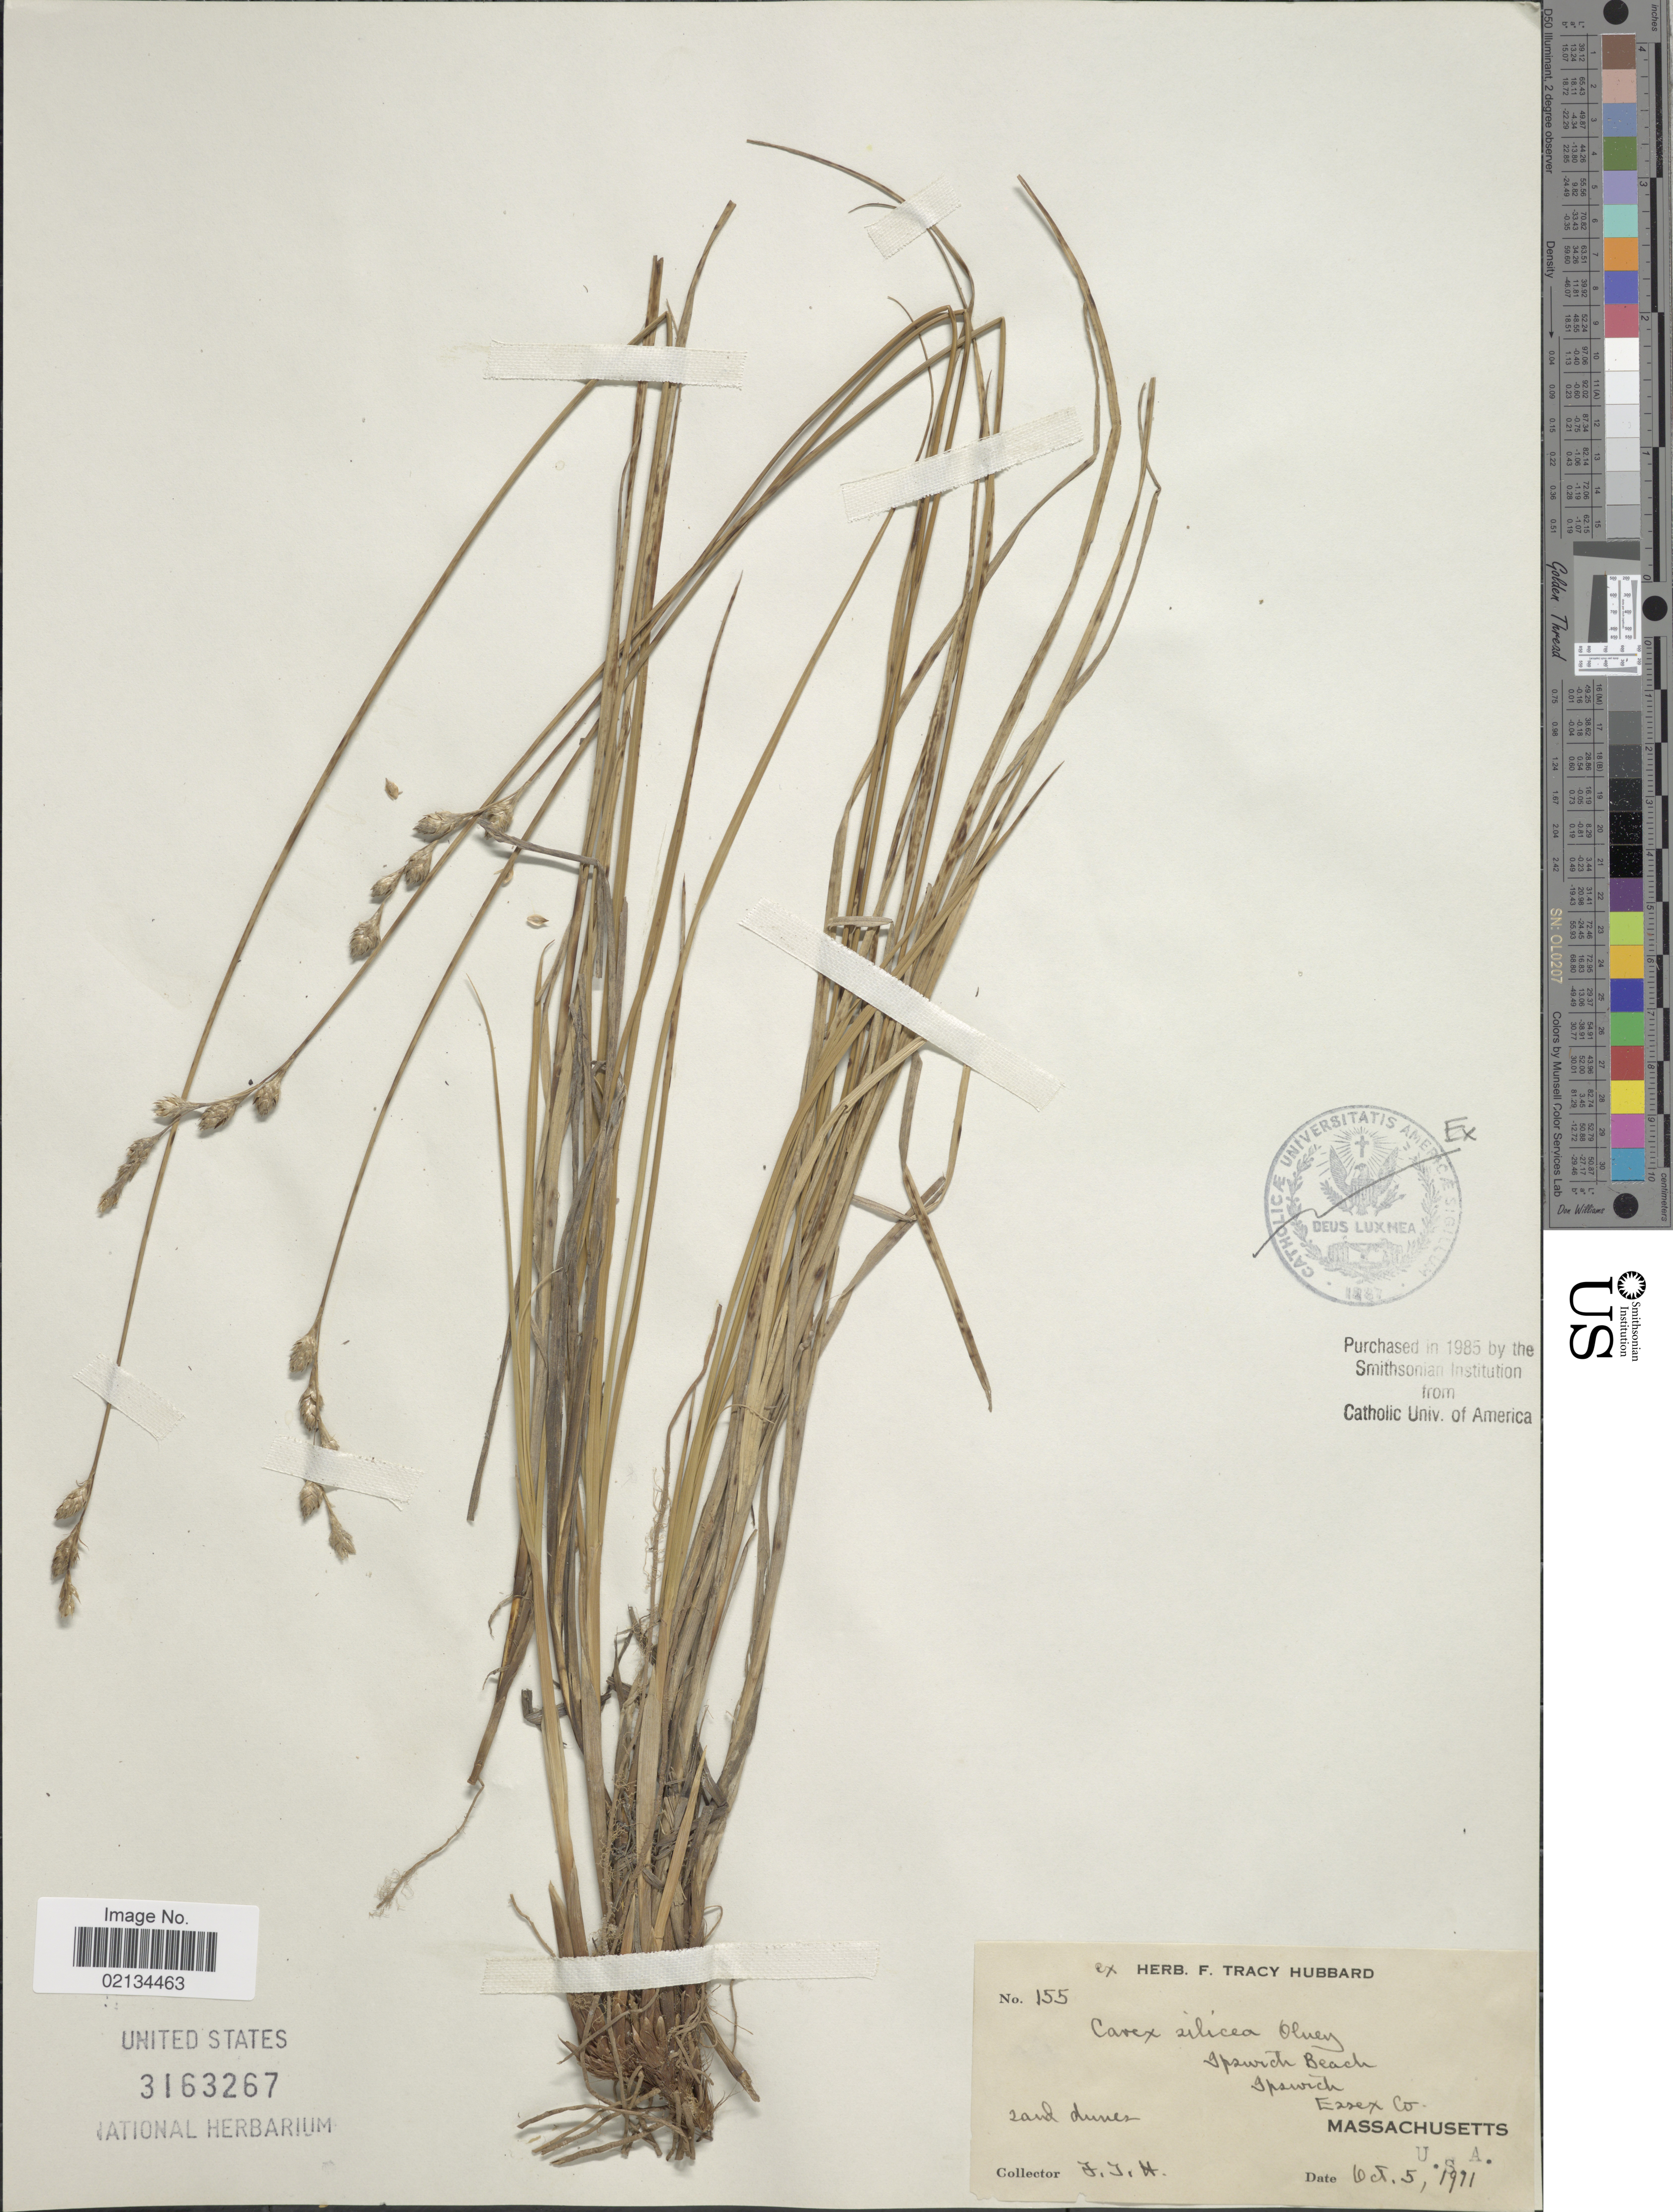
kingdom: Plantae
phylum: Tracheophyta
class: Liliopsida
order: Poales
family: Cyperaceae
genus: Carex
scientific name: Carex silicea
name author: Olney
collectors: F. T. Hubbard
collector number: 155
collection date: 1971-10-05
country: United States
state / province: Massachusetts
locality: Ipswich Beach, Ipswich, Essex Co, sand dunes.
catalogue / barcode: US 3163267